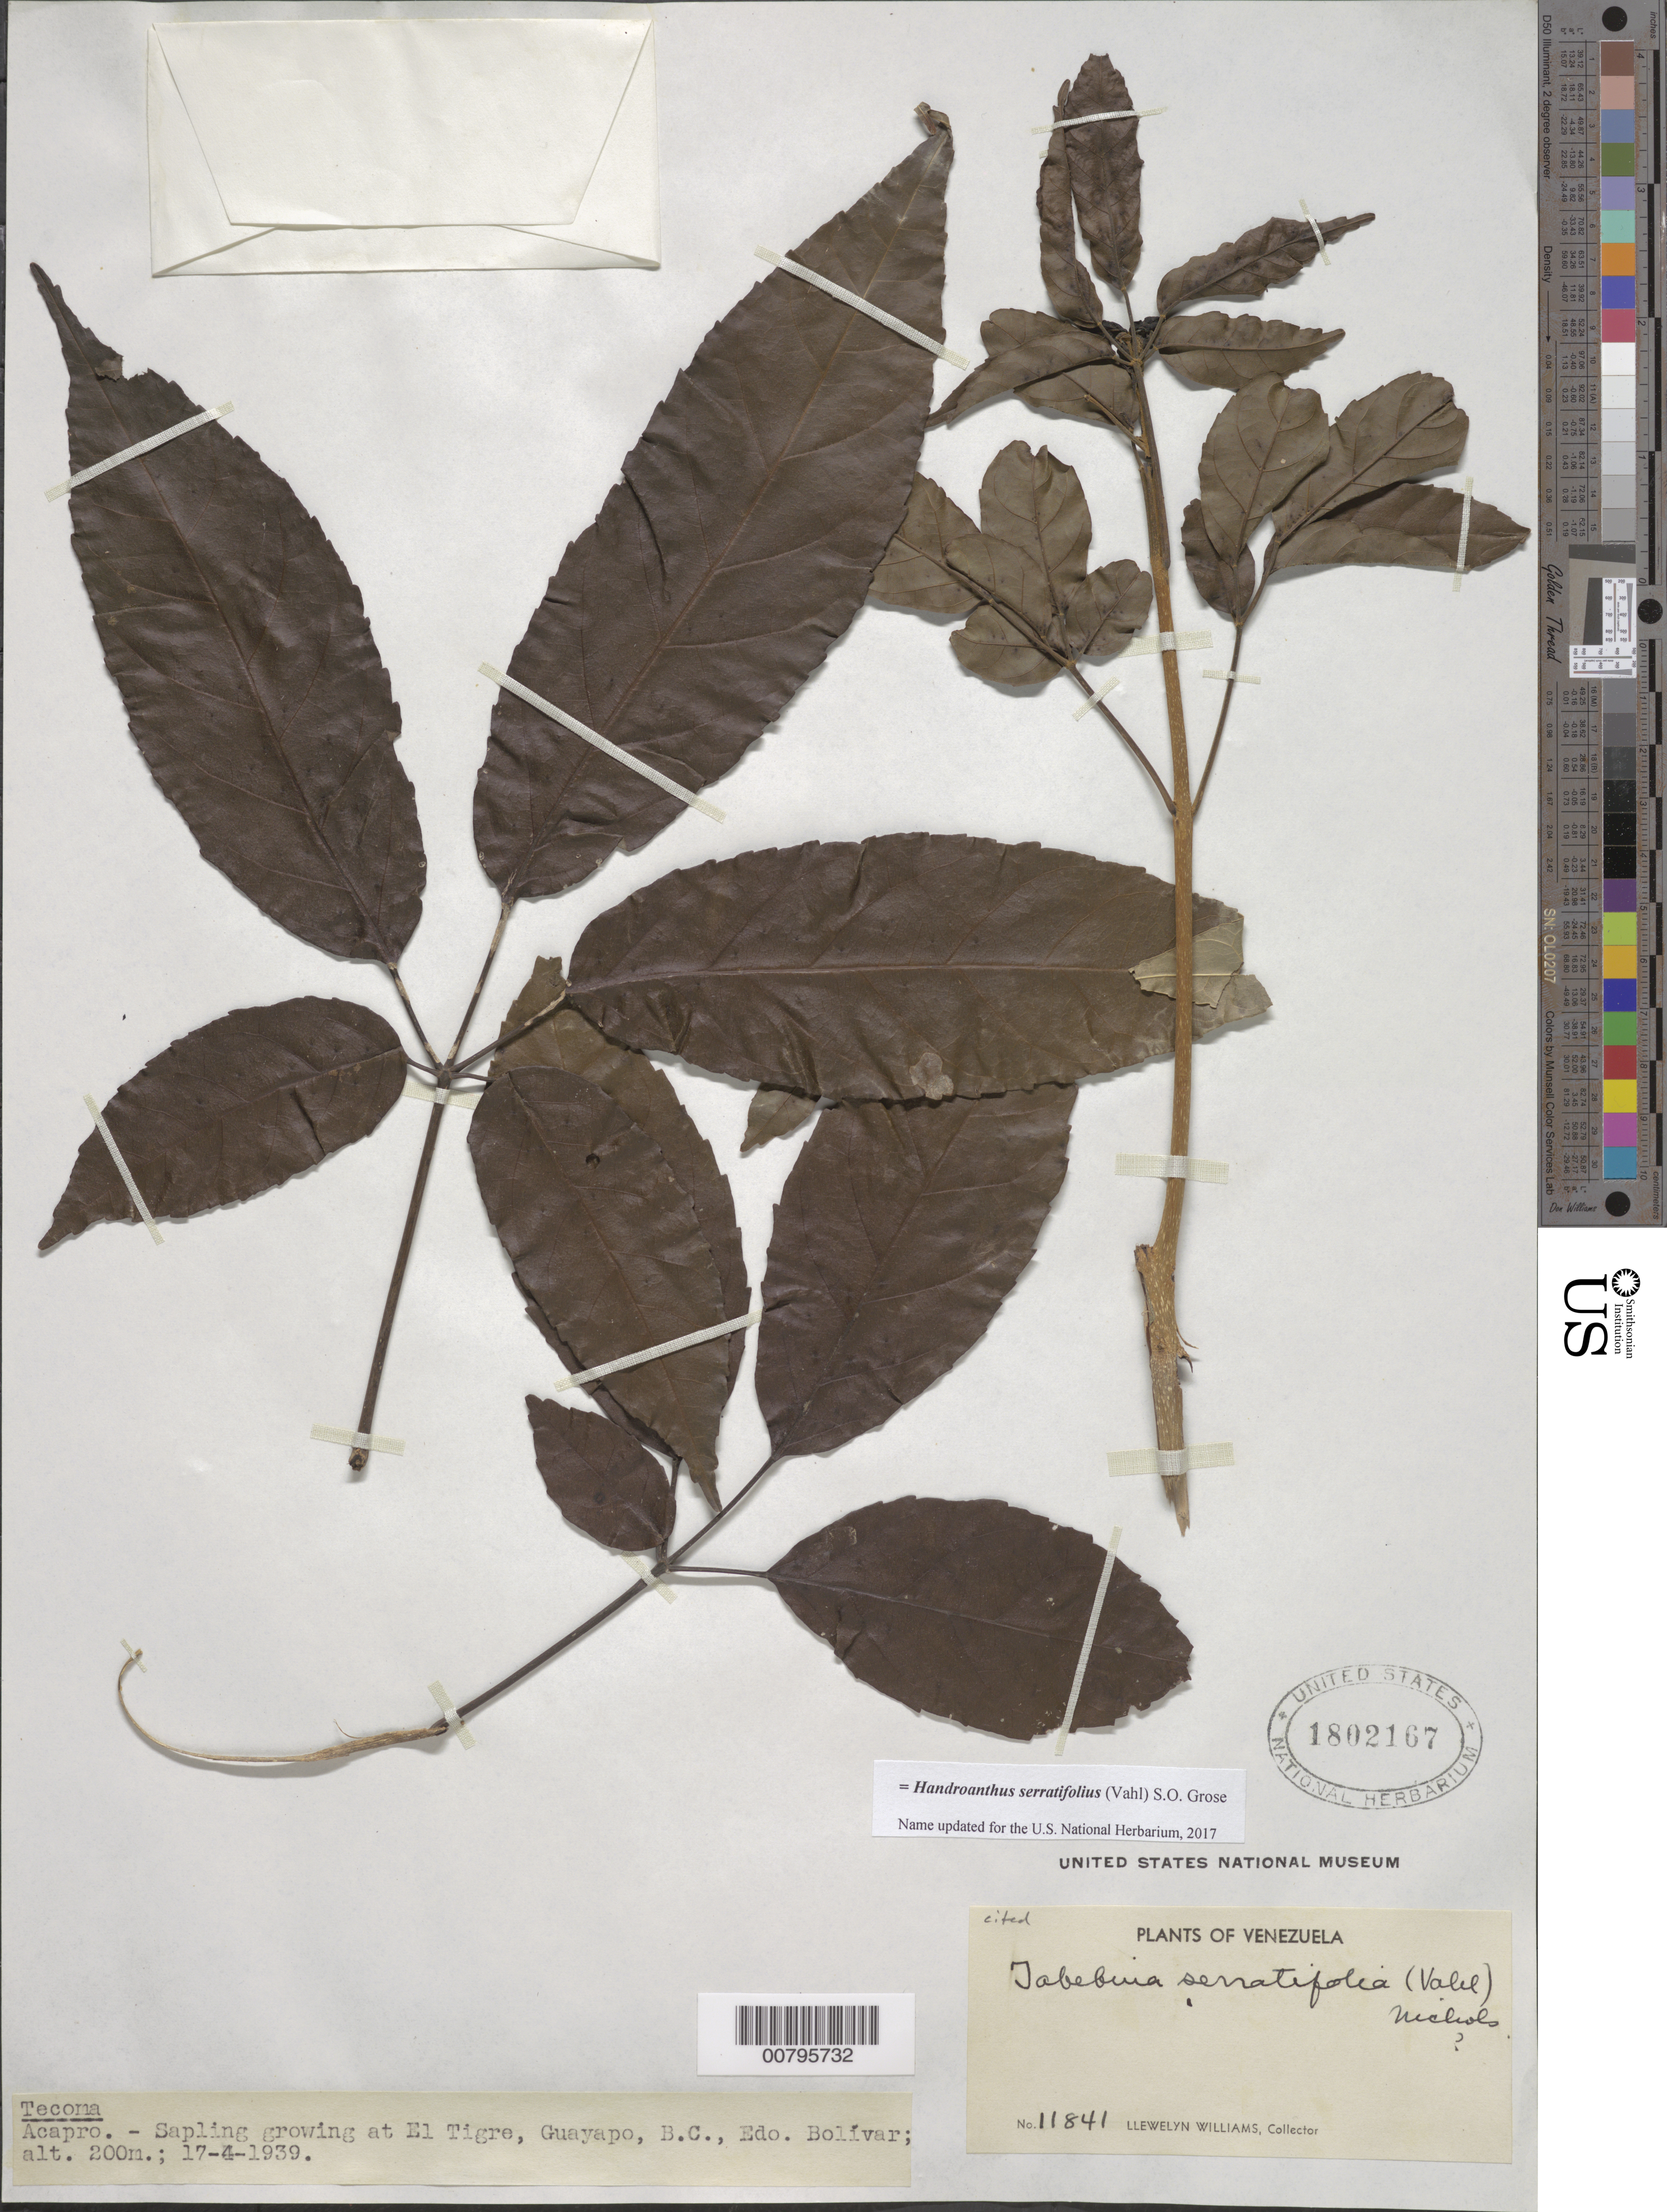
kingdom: Plantae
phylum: Tracheophyta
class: Magnoliopsida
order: Lamiales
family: Bignoniaceae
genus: Handroanthus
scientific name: Handroanthus serratifolius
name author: (Vahl) S.O. Grose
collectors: Ll. Williams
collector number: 11841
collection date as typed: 17-Apr-39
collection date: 1939-04-17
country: Venezuela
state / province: Bolívar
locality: Guayapo, Bajo Caura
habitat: Growing at El Tigre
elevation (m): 200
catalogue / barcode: US 1802167